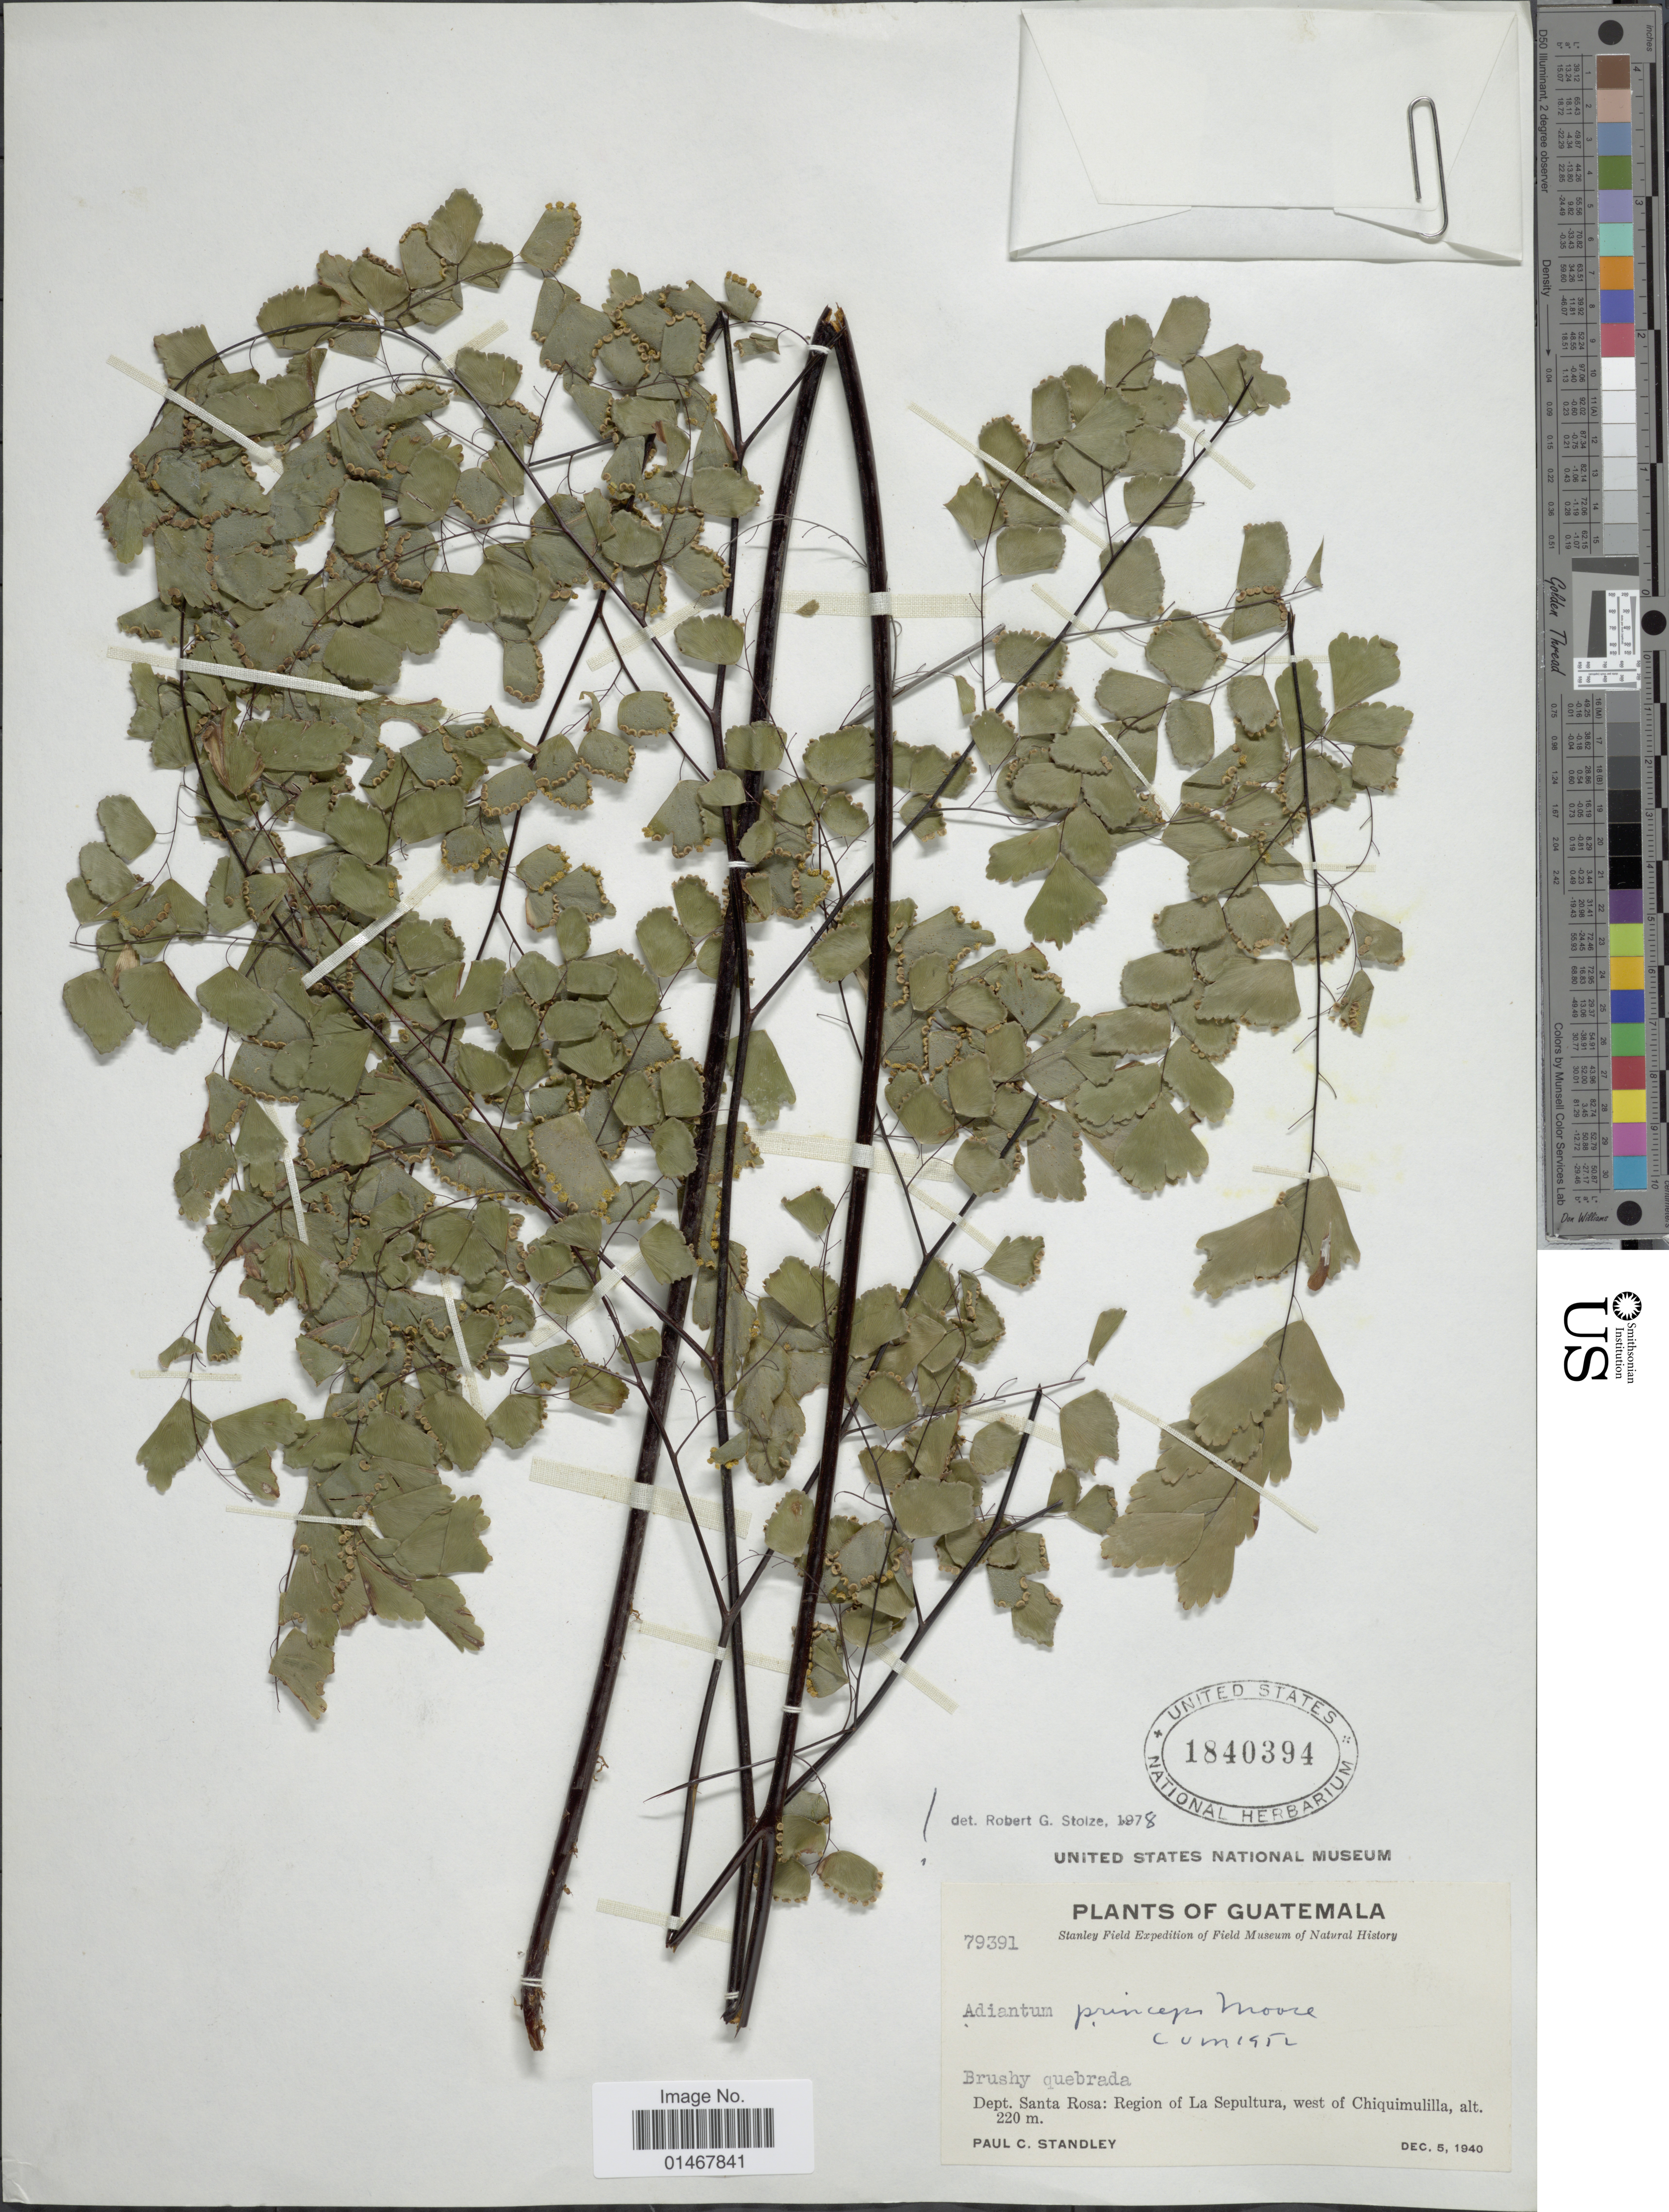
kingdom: Plantae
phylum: Tracheophyta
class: Polypodiopsida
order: Polypodiales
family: Pteridaceae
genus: Adiantum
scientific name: Adiantum princeps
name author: T. Moore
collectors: P. C. Standley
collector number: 79391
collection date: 1940-12-05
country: Guatemala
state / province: Santa Rosa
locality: Dept. Santa Rosa: Region of La Sepultura, west of Ciquimulilla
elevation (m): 220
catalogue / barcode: US 1840394